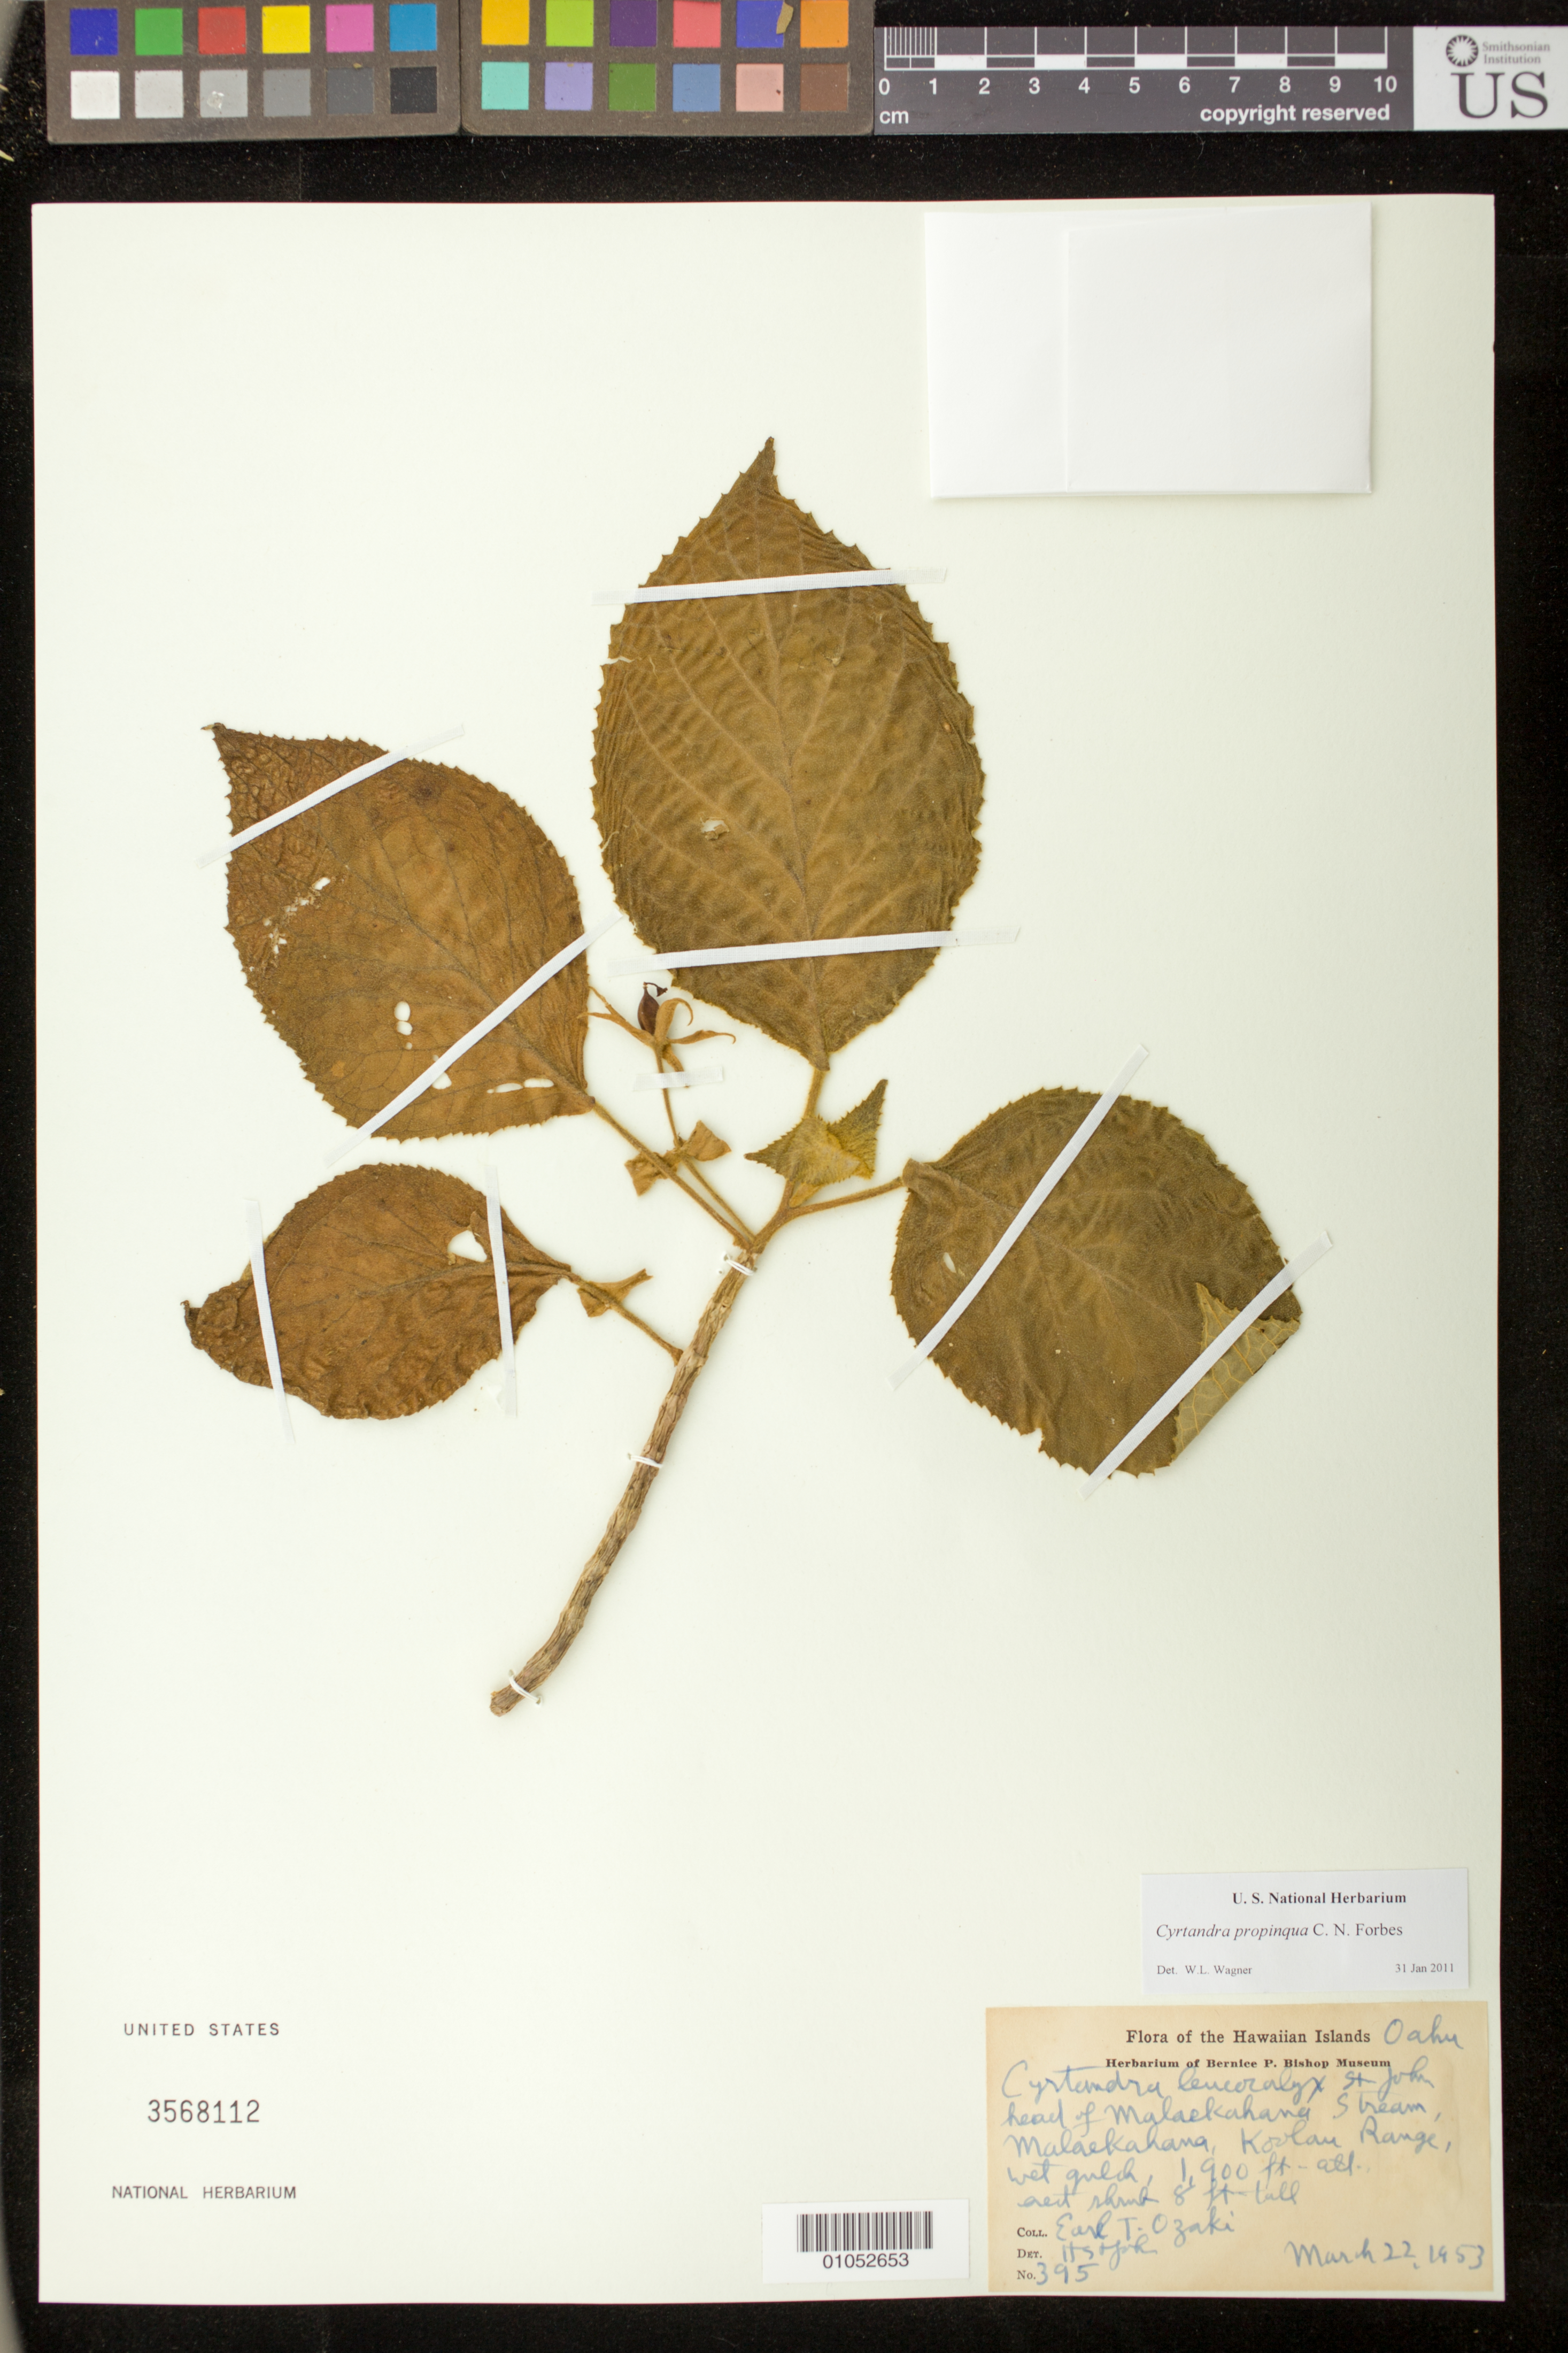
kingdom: Plantae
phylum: Tracheophyta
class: Magnoliopsida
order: Lamiales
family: Gesneriaceae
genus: Cyrtandra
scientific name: Cyrtandra propinqua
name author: C.N. Forbes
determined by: St. John, H.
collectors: E. Ozaki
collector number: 395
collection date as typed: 22 Mar 1953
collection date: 1953-03-22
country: United States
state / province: Hawaii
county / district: Honolulu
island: Oahu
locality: Head of Malaekahana Stream, Malaekahana, Koolau Range.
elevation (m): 580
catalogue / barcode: US 3568112